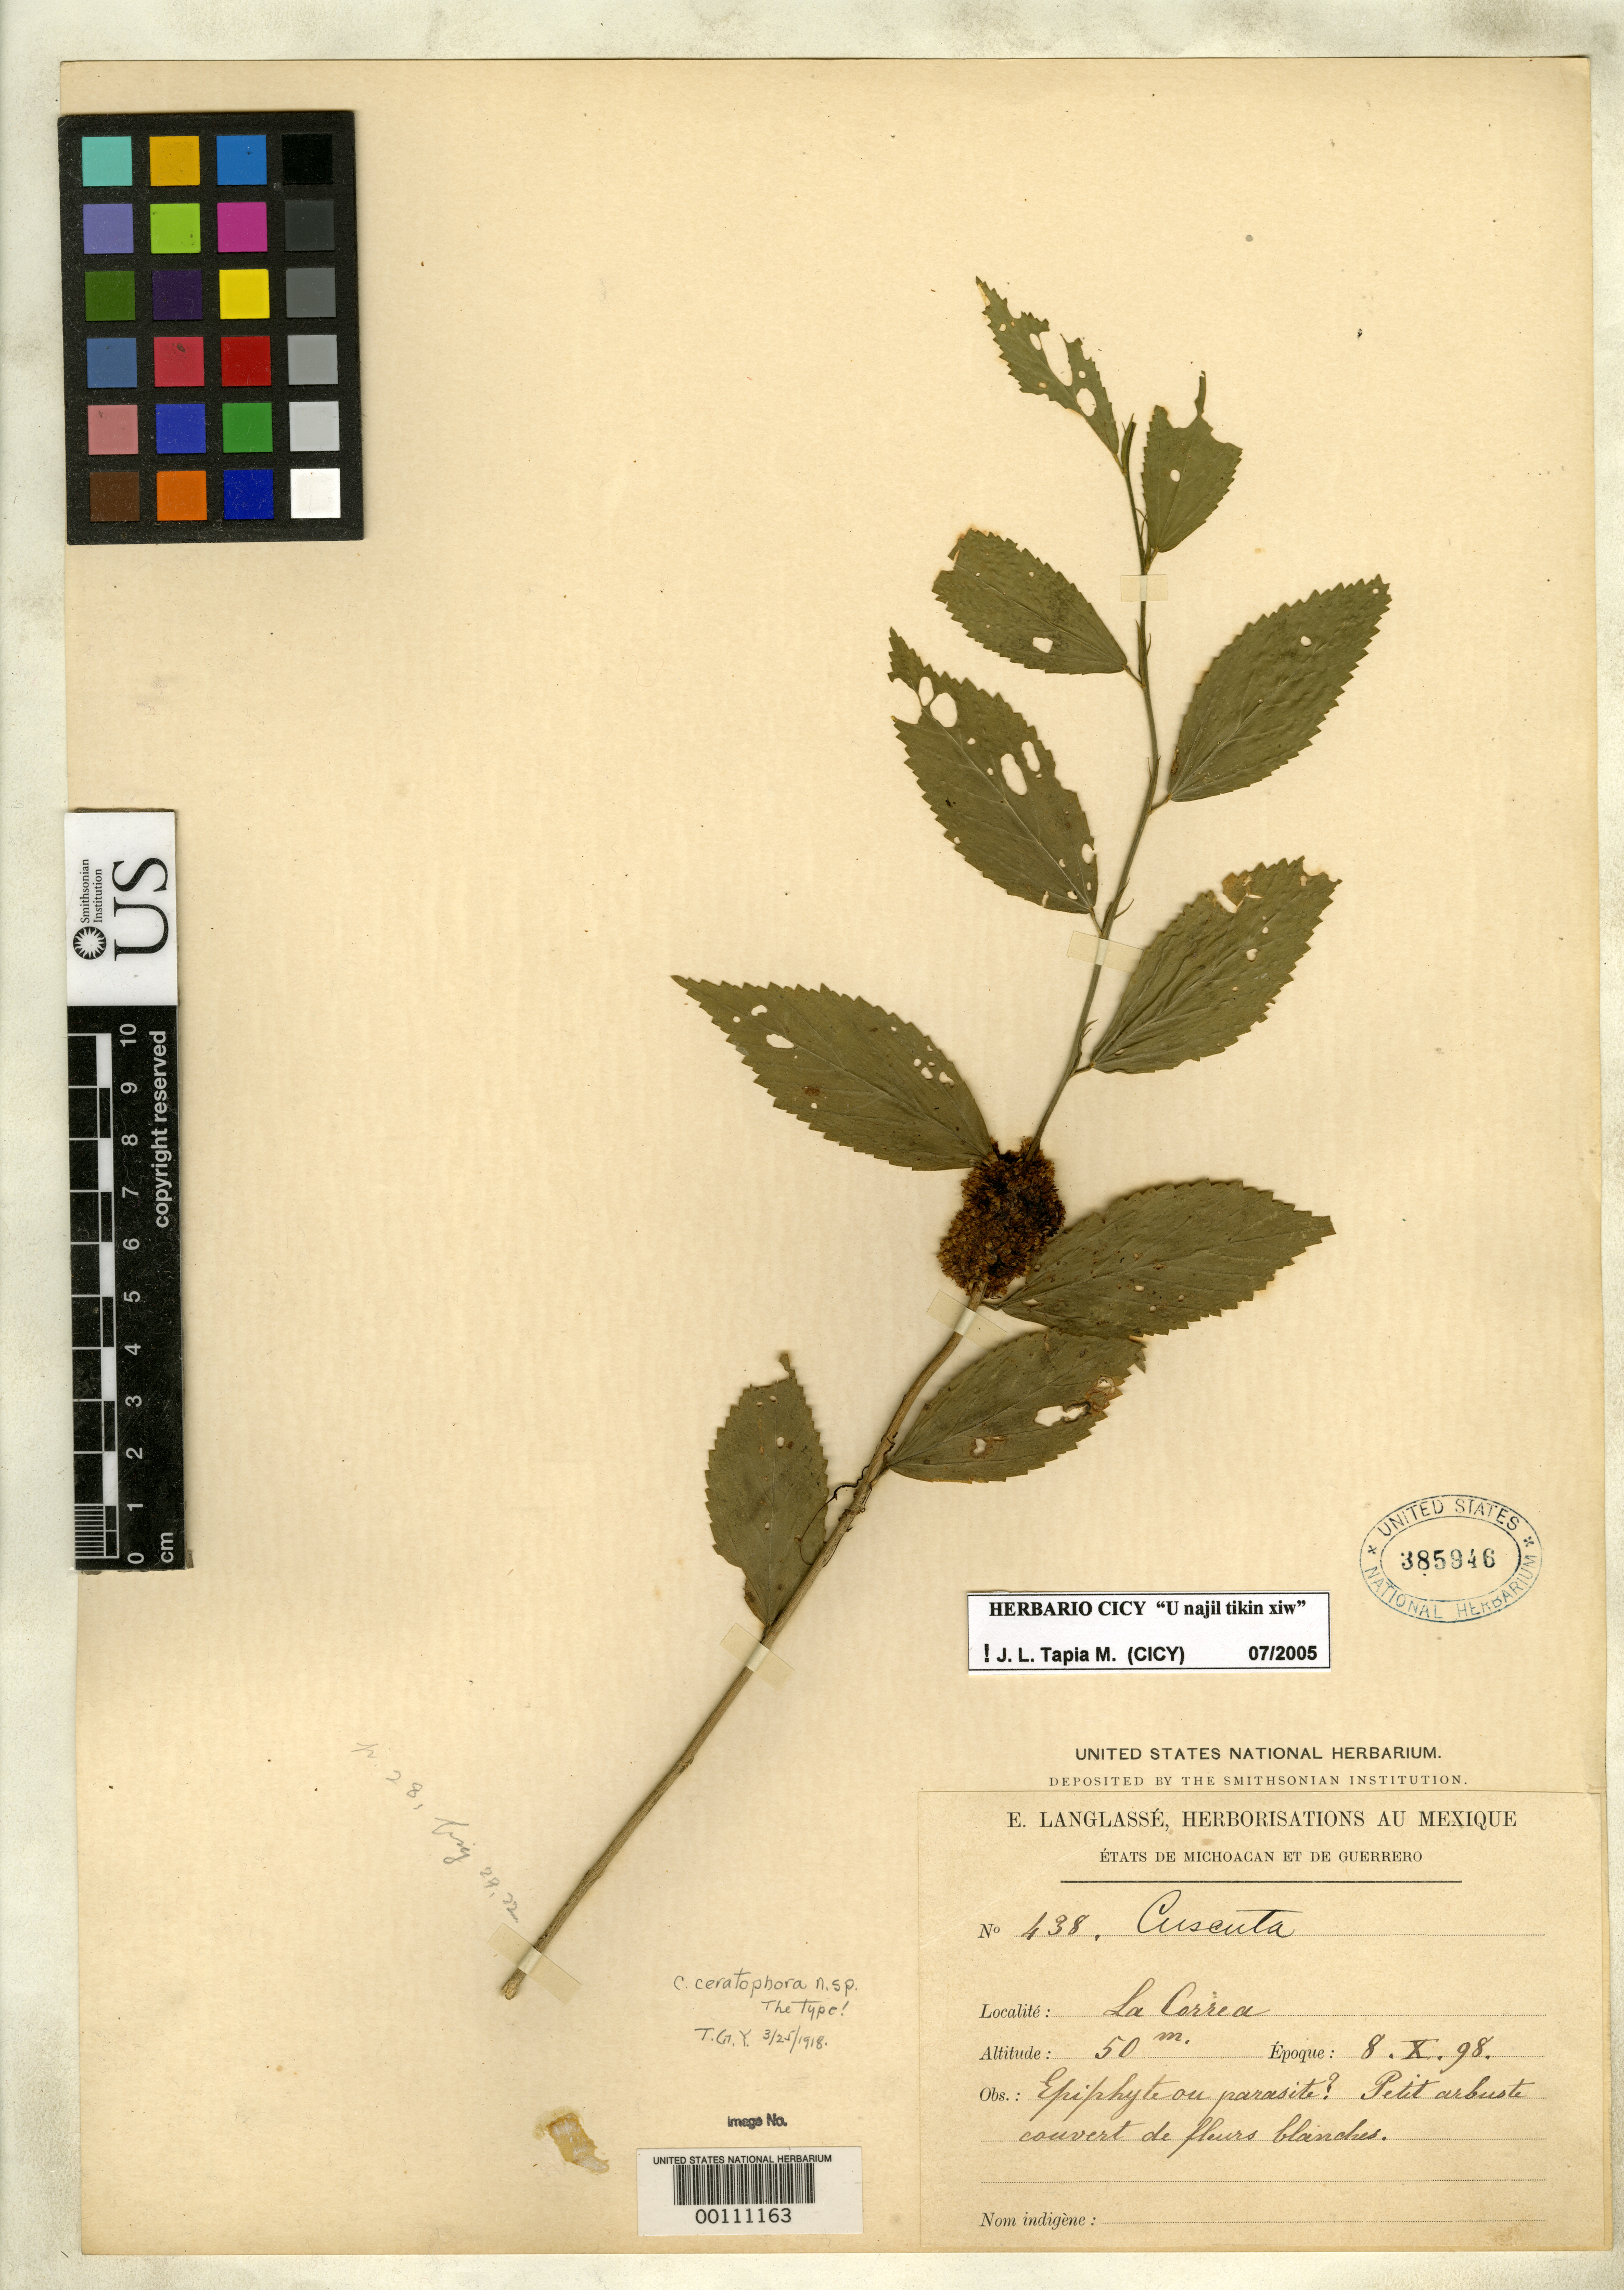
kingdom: Plantae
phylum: Tracheophyta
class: Magnoliopsida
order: Solanales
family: Convolvulaceae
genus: Cuscuta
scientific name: Cuscuta ceratophora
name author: Yunck.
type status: Holotype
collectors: E. Langlassé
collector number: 438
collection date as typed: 08 Oct 1898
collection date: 1898-10-08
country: Mexico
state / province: Guerrero / Michoacán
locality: La Correa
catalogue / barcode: US 385946